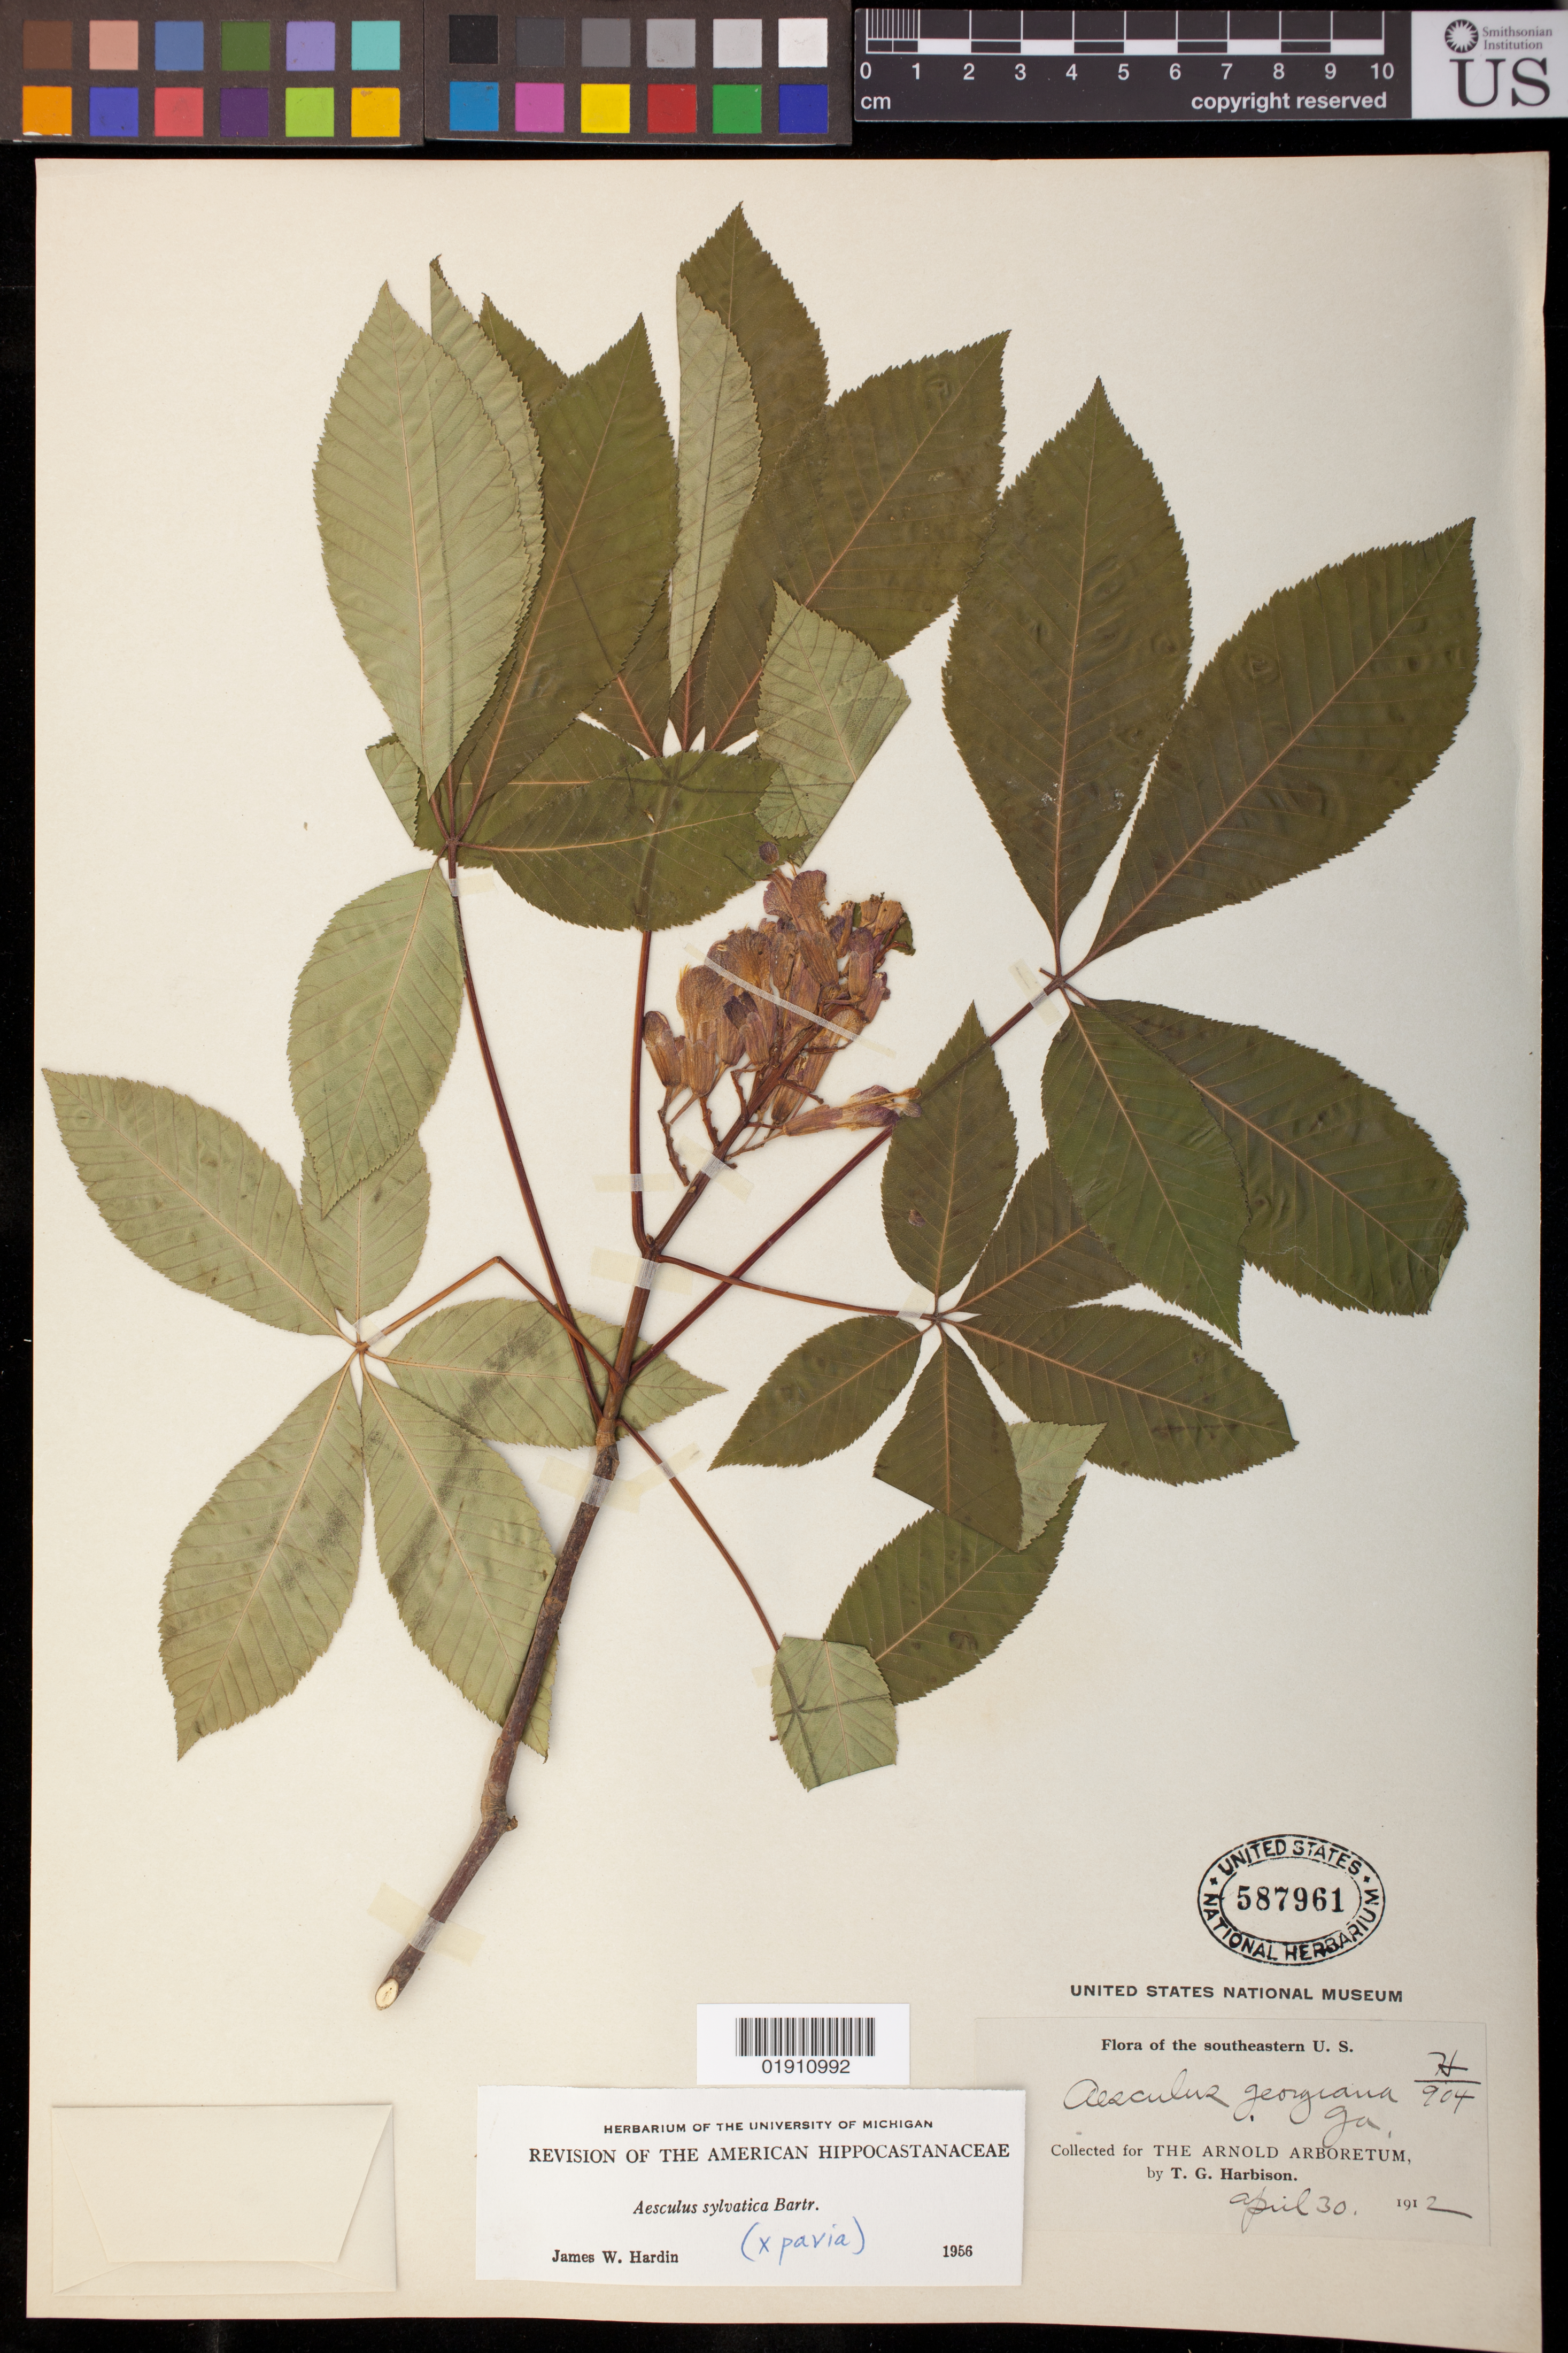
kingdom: Plantae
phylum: Tracheophyta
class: Magnoliopsida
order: Sapindales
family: Sapindaceae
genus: Aesculus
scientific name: Aesculus sylvatica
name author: W. Bartram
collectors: T. Harbison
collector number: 904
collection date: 1912-04-30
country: United States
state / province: Georgia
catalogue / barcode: US 587961